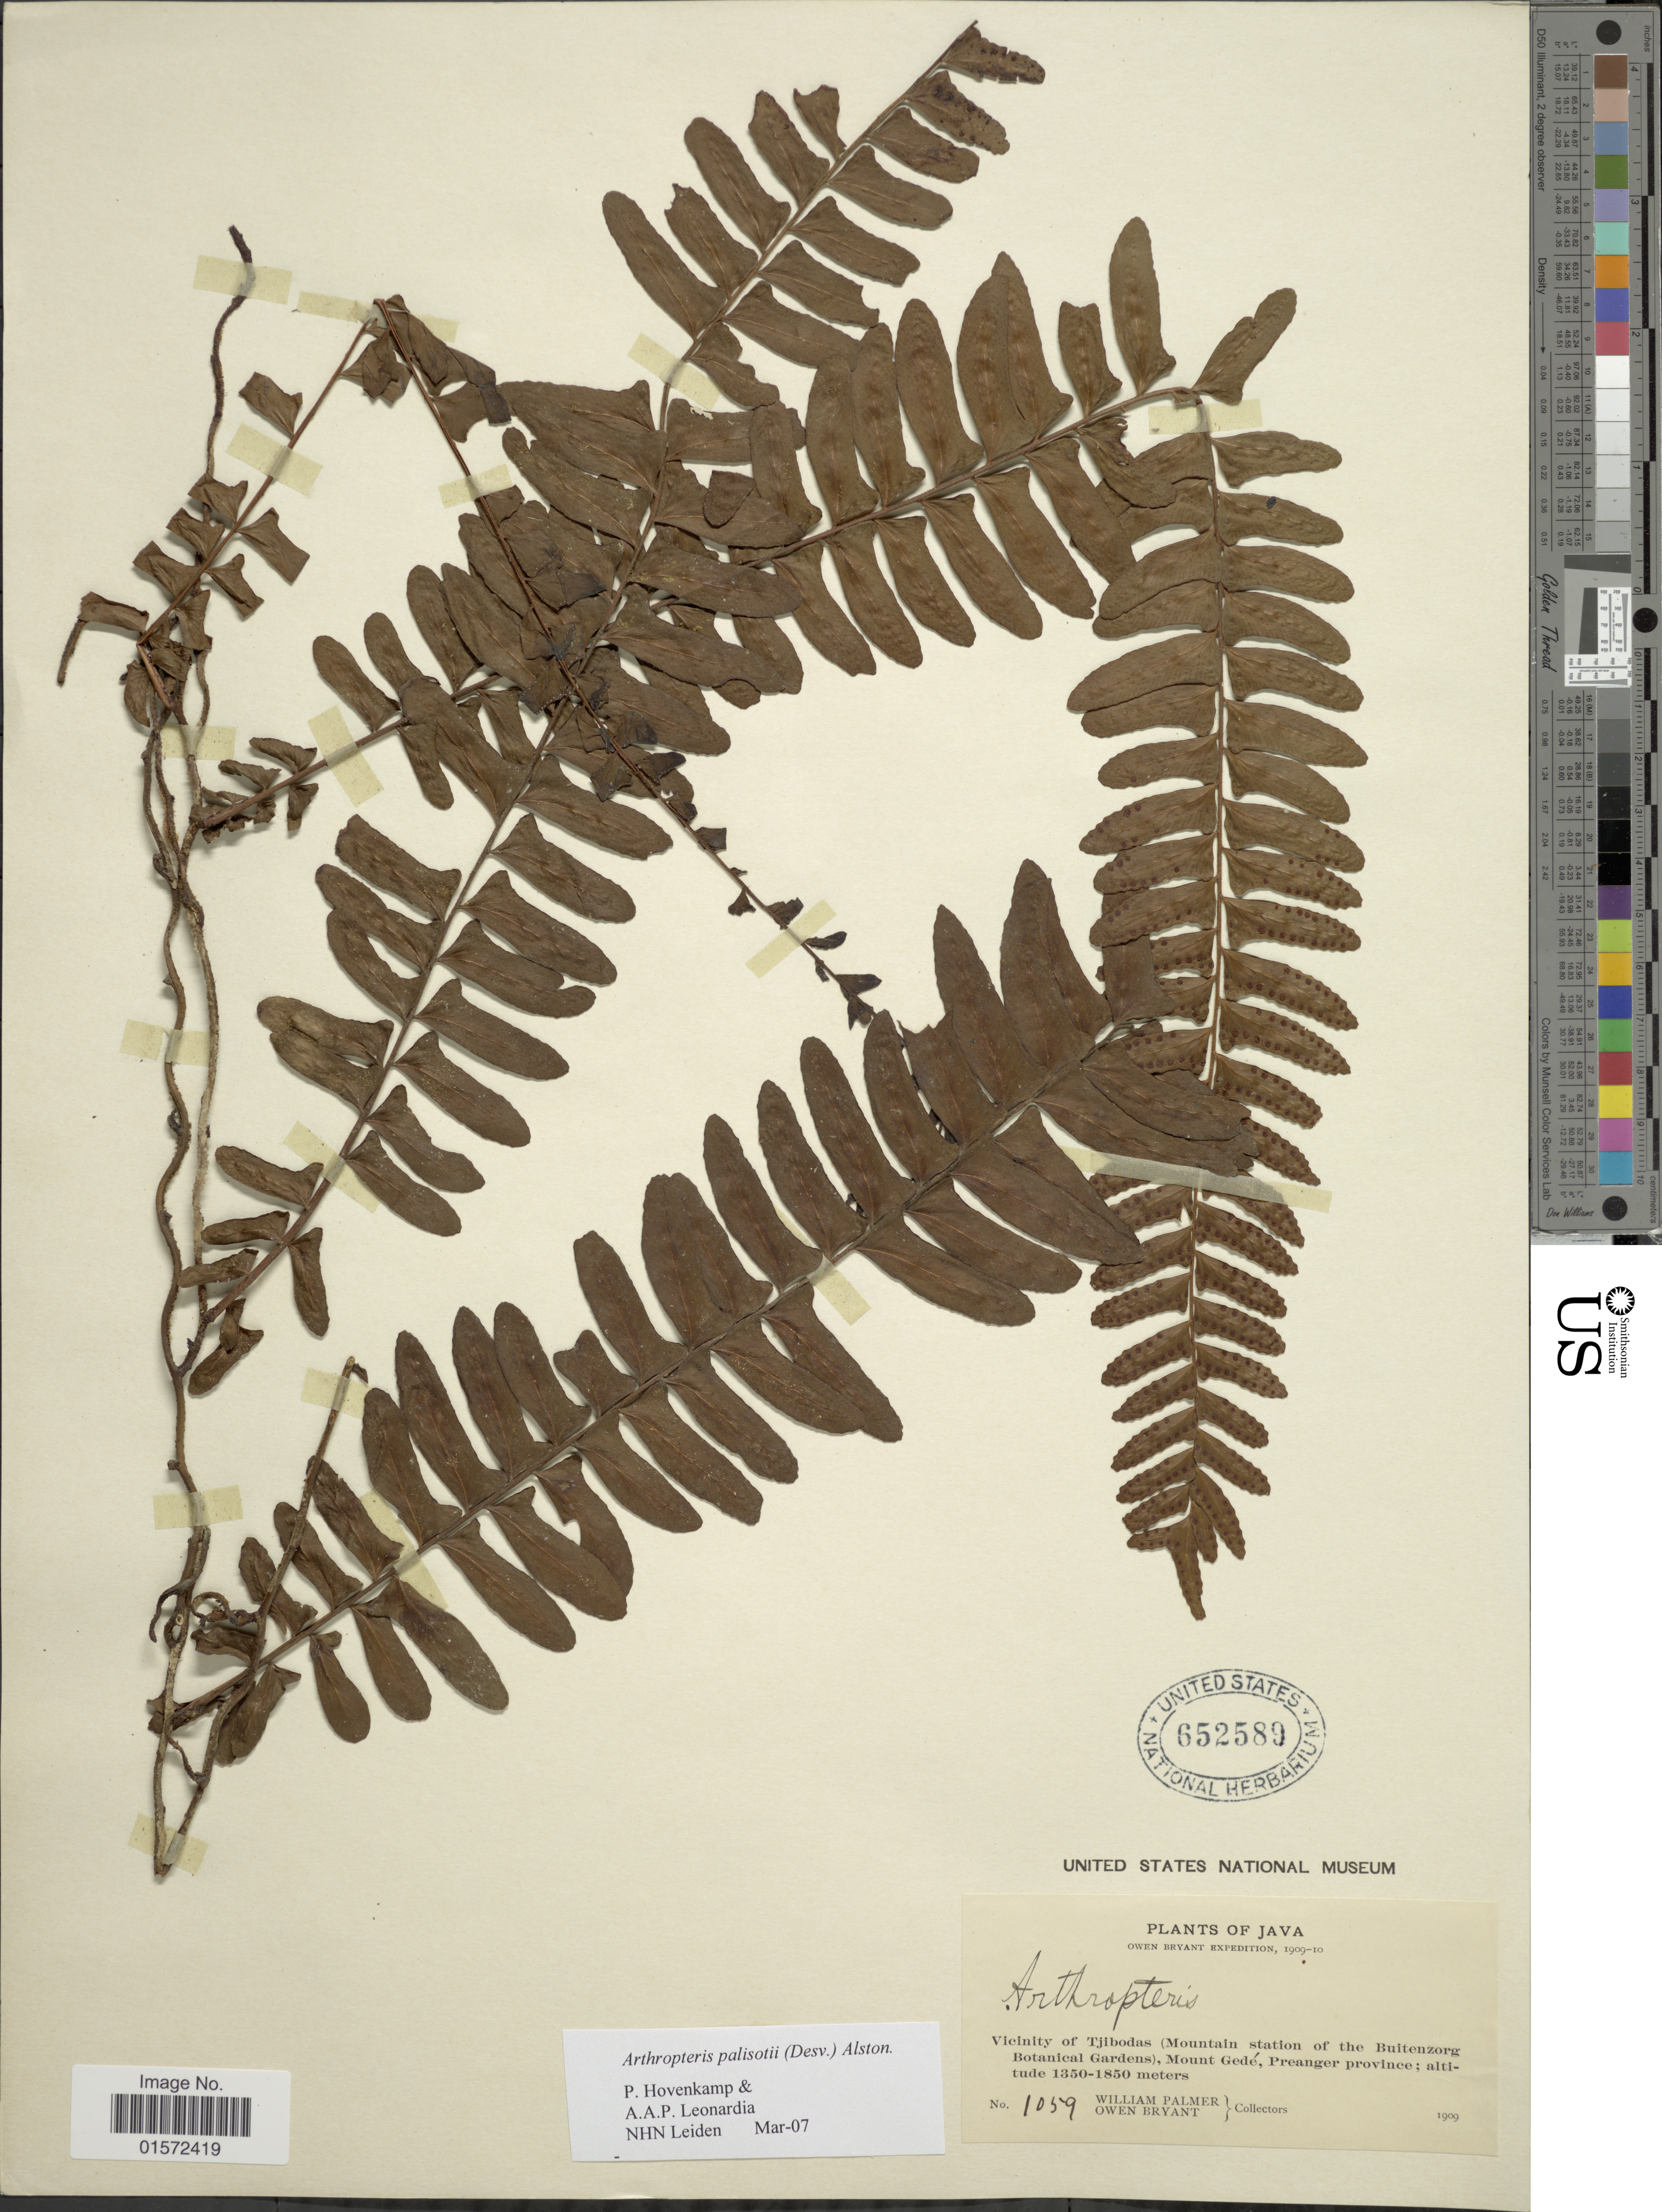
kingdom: Plantae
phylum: Tracheophyta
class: Polypodiopsida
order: Polypodiales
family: Tectariaceae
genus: Arthropteris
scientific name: Arthropteris palisotii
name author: (Desv.) Alston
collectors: W. Palmer & O. Bryant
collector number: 1059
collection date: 1909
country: Indonesia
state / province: Java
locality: Vicinity of Tjibodas (mountain station of the Buitenzorg botanical gardens)Mount Gede, Preanger province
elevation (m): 1350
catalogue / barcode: US 652589